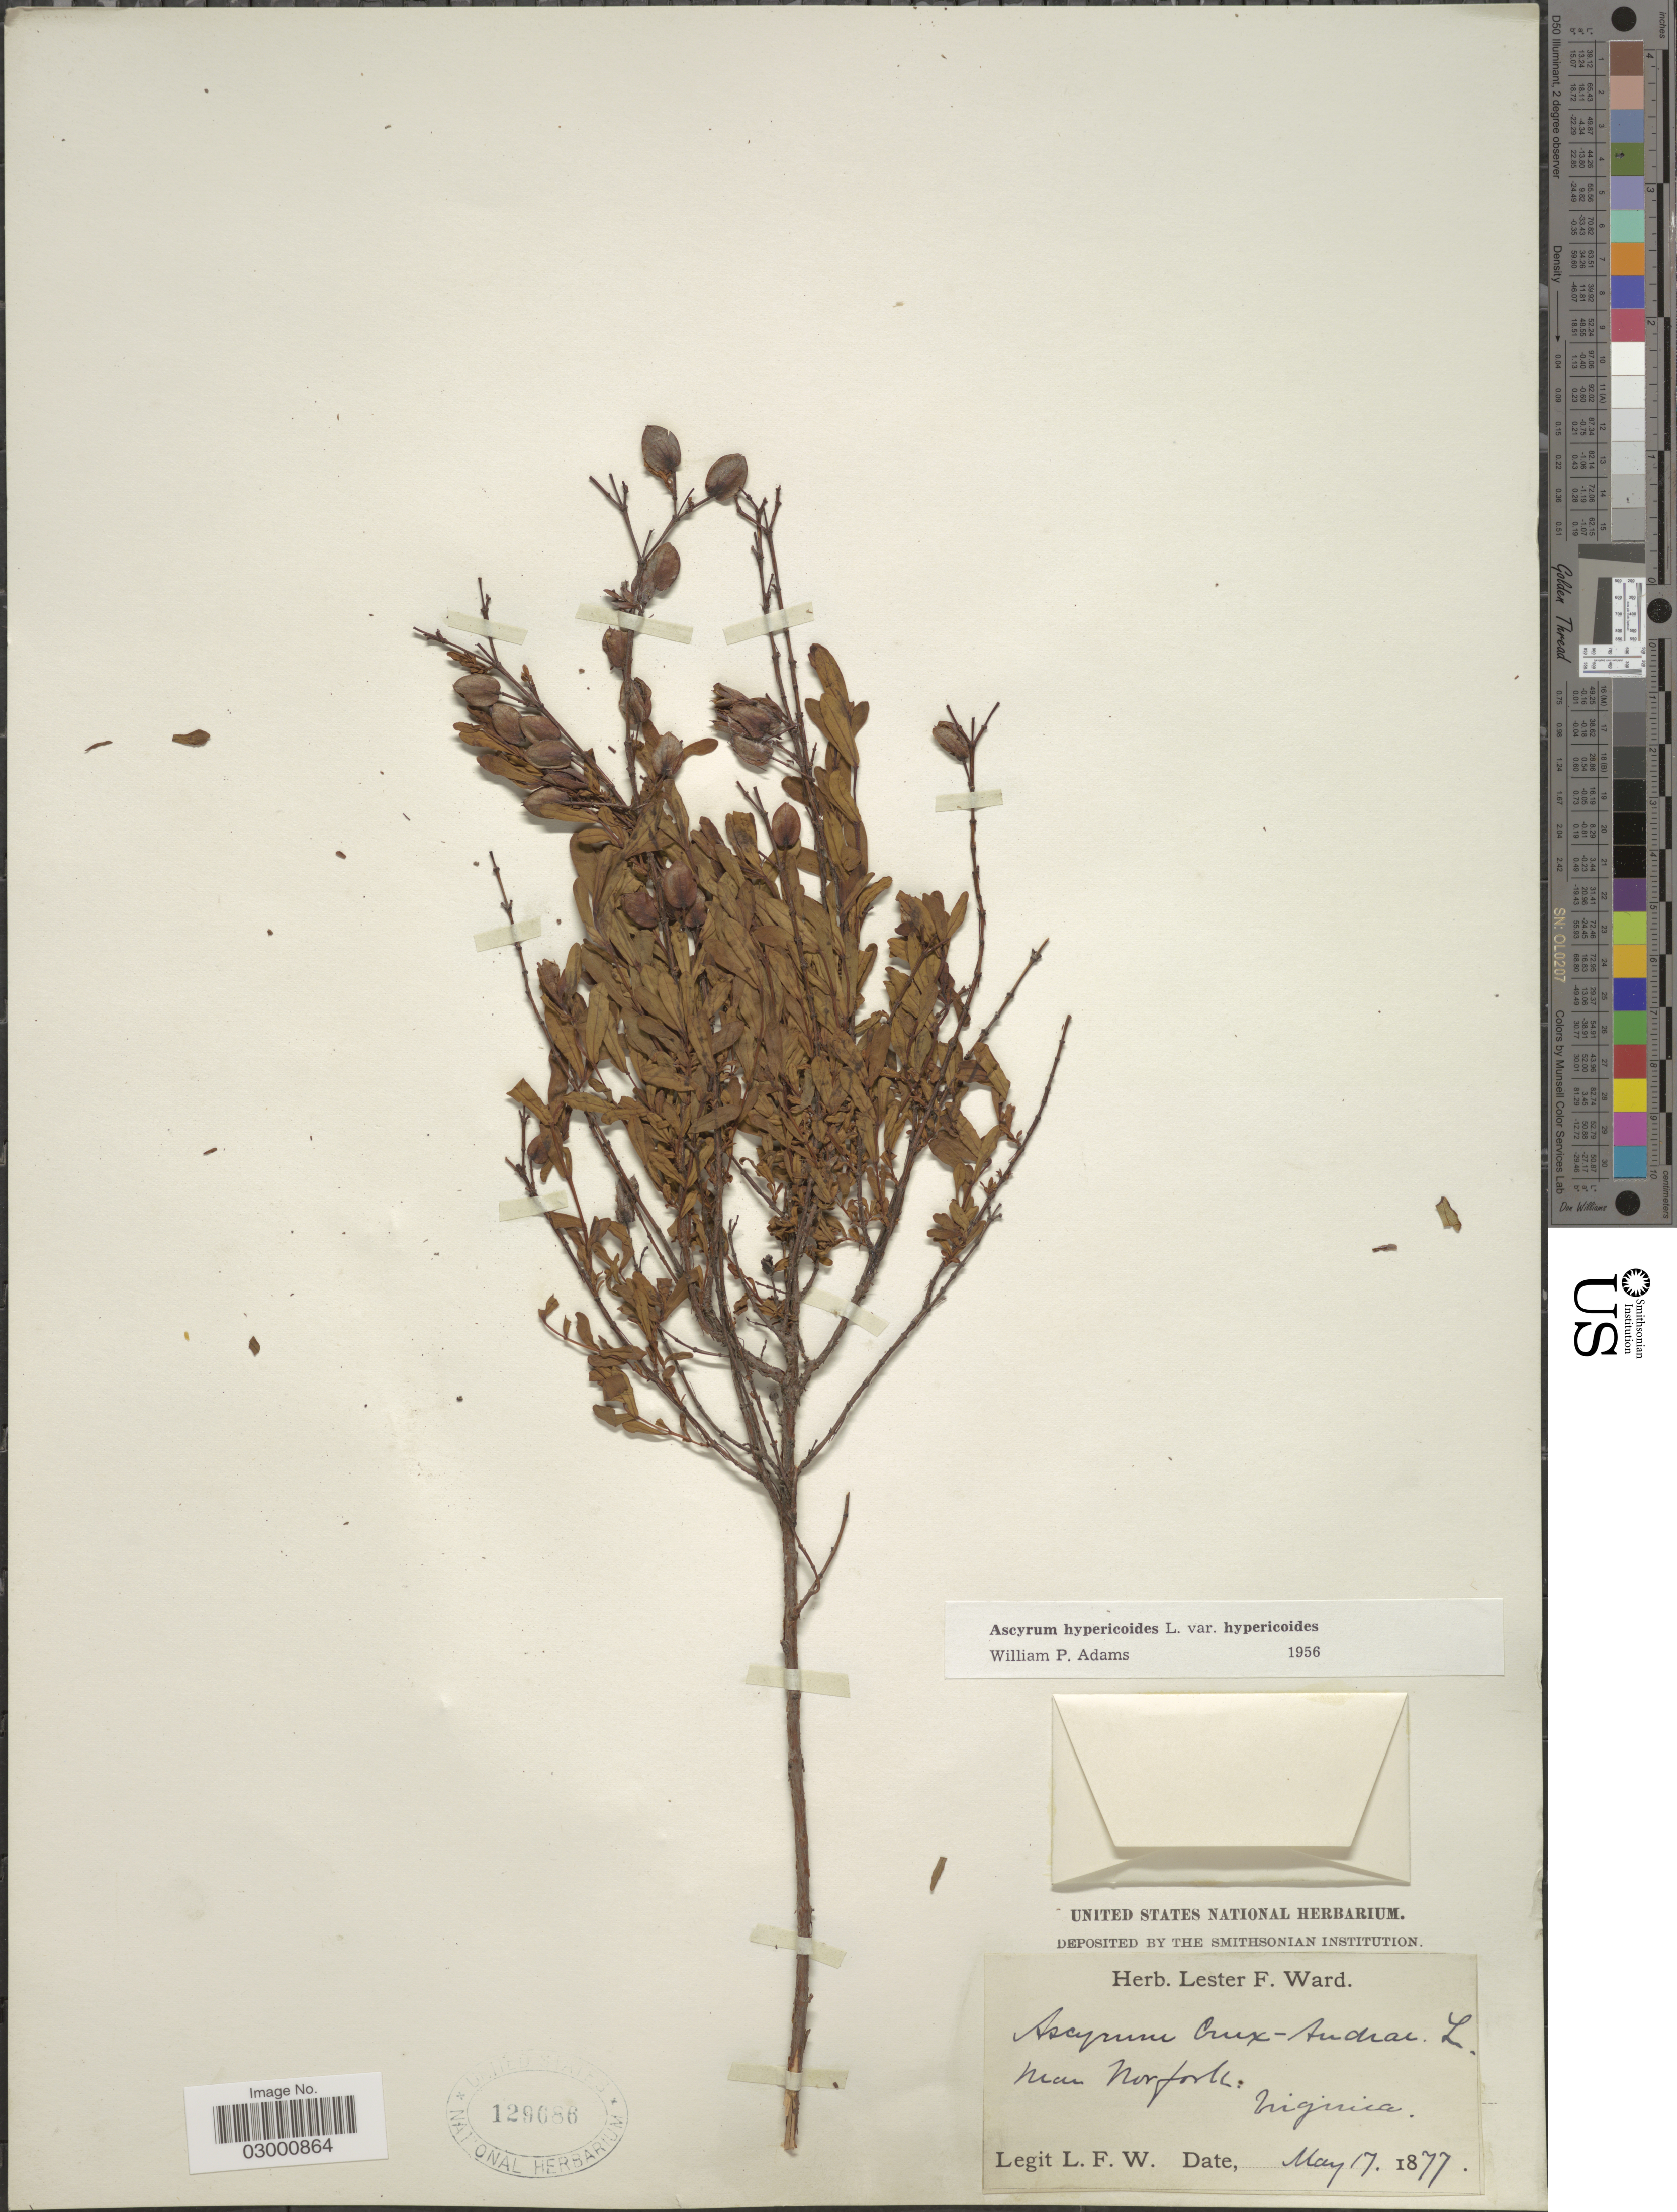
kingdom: Plantae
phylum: Tracheophyta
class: Magnoliopsida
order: Malpighiales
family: Hypericaceae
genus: Hypericum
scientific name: Hypericum hypericoides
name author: (L.) Crantz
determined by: Strong, Mark T., (BOT), Smithsonian Institution - National Museum of Natural History (UNITED STATES)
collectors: L. F. Ward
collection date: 1877-05-17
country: United States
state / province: Virginia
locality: Near Norfolk.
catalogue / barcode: US 129686